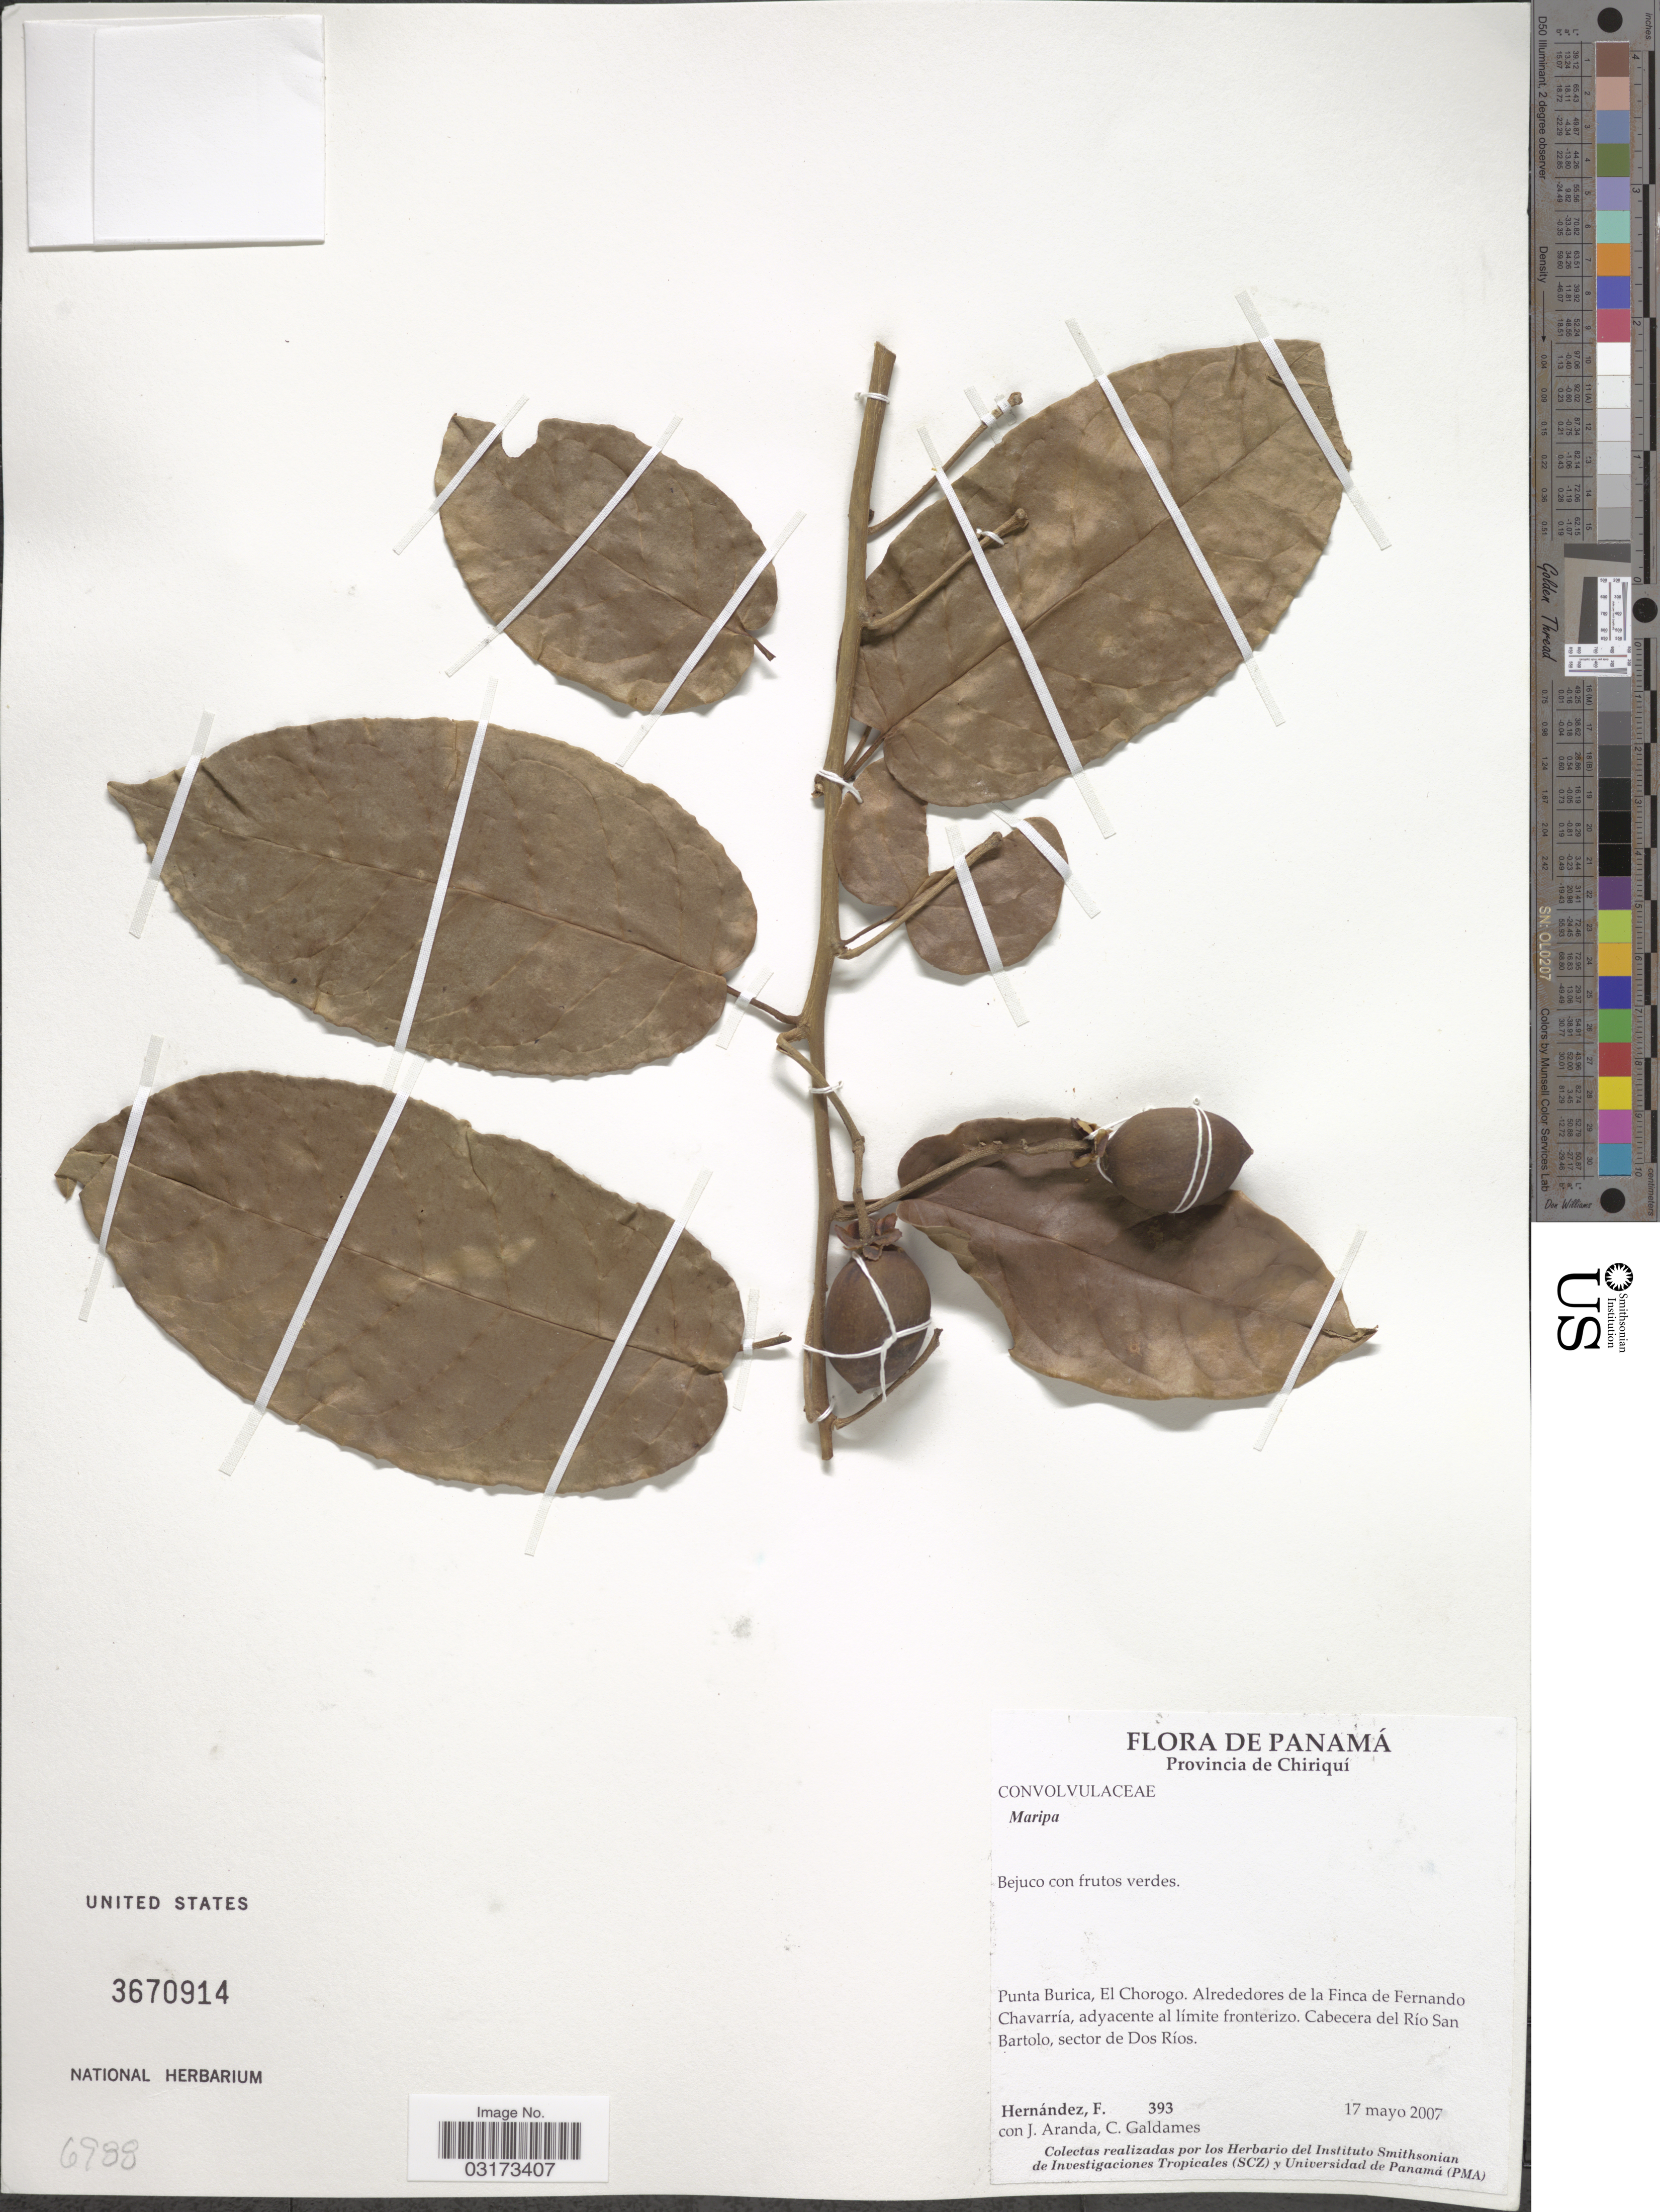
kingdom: Plantae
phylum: Tracheophyta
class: Magnoliopsida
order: Solanales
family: Convolvulaceae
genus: Maripa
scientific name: Maripa sp.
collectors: F. Hernandez, J. Aranda & C. Galdames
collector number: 393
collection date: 2007-05-17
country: Panama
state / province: Chiriqui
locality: Punta Burica, El Chorogo. Alrededores de la Finca de Fernando Chavarría, adyacente al límite fronterizo. Cabecera del Río San Bartolo, sector de Dos Ríos.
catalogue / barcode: US 3670914